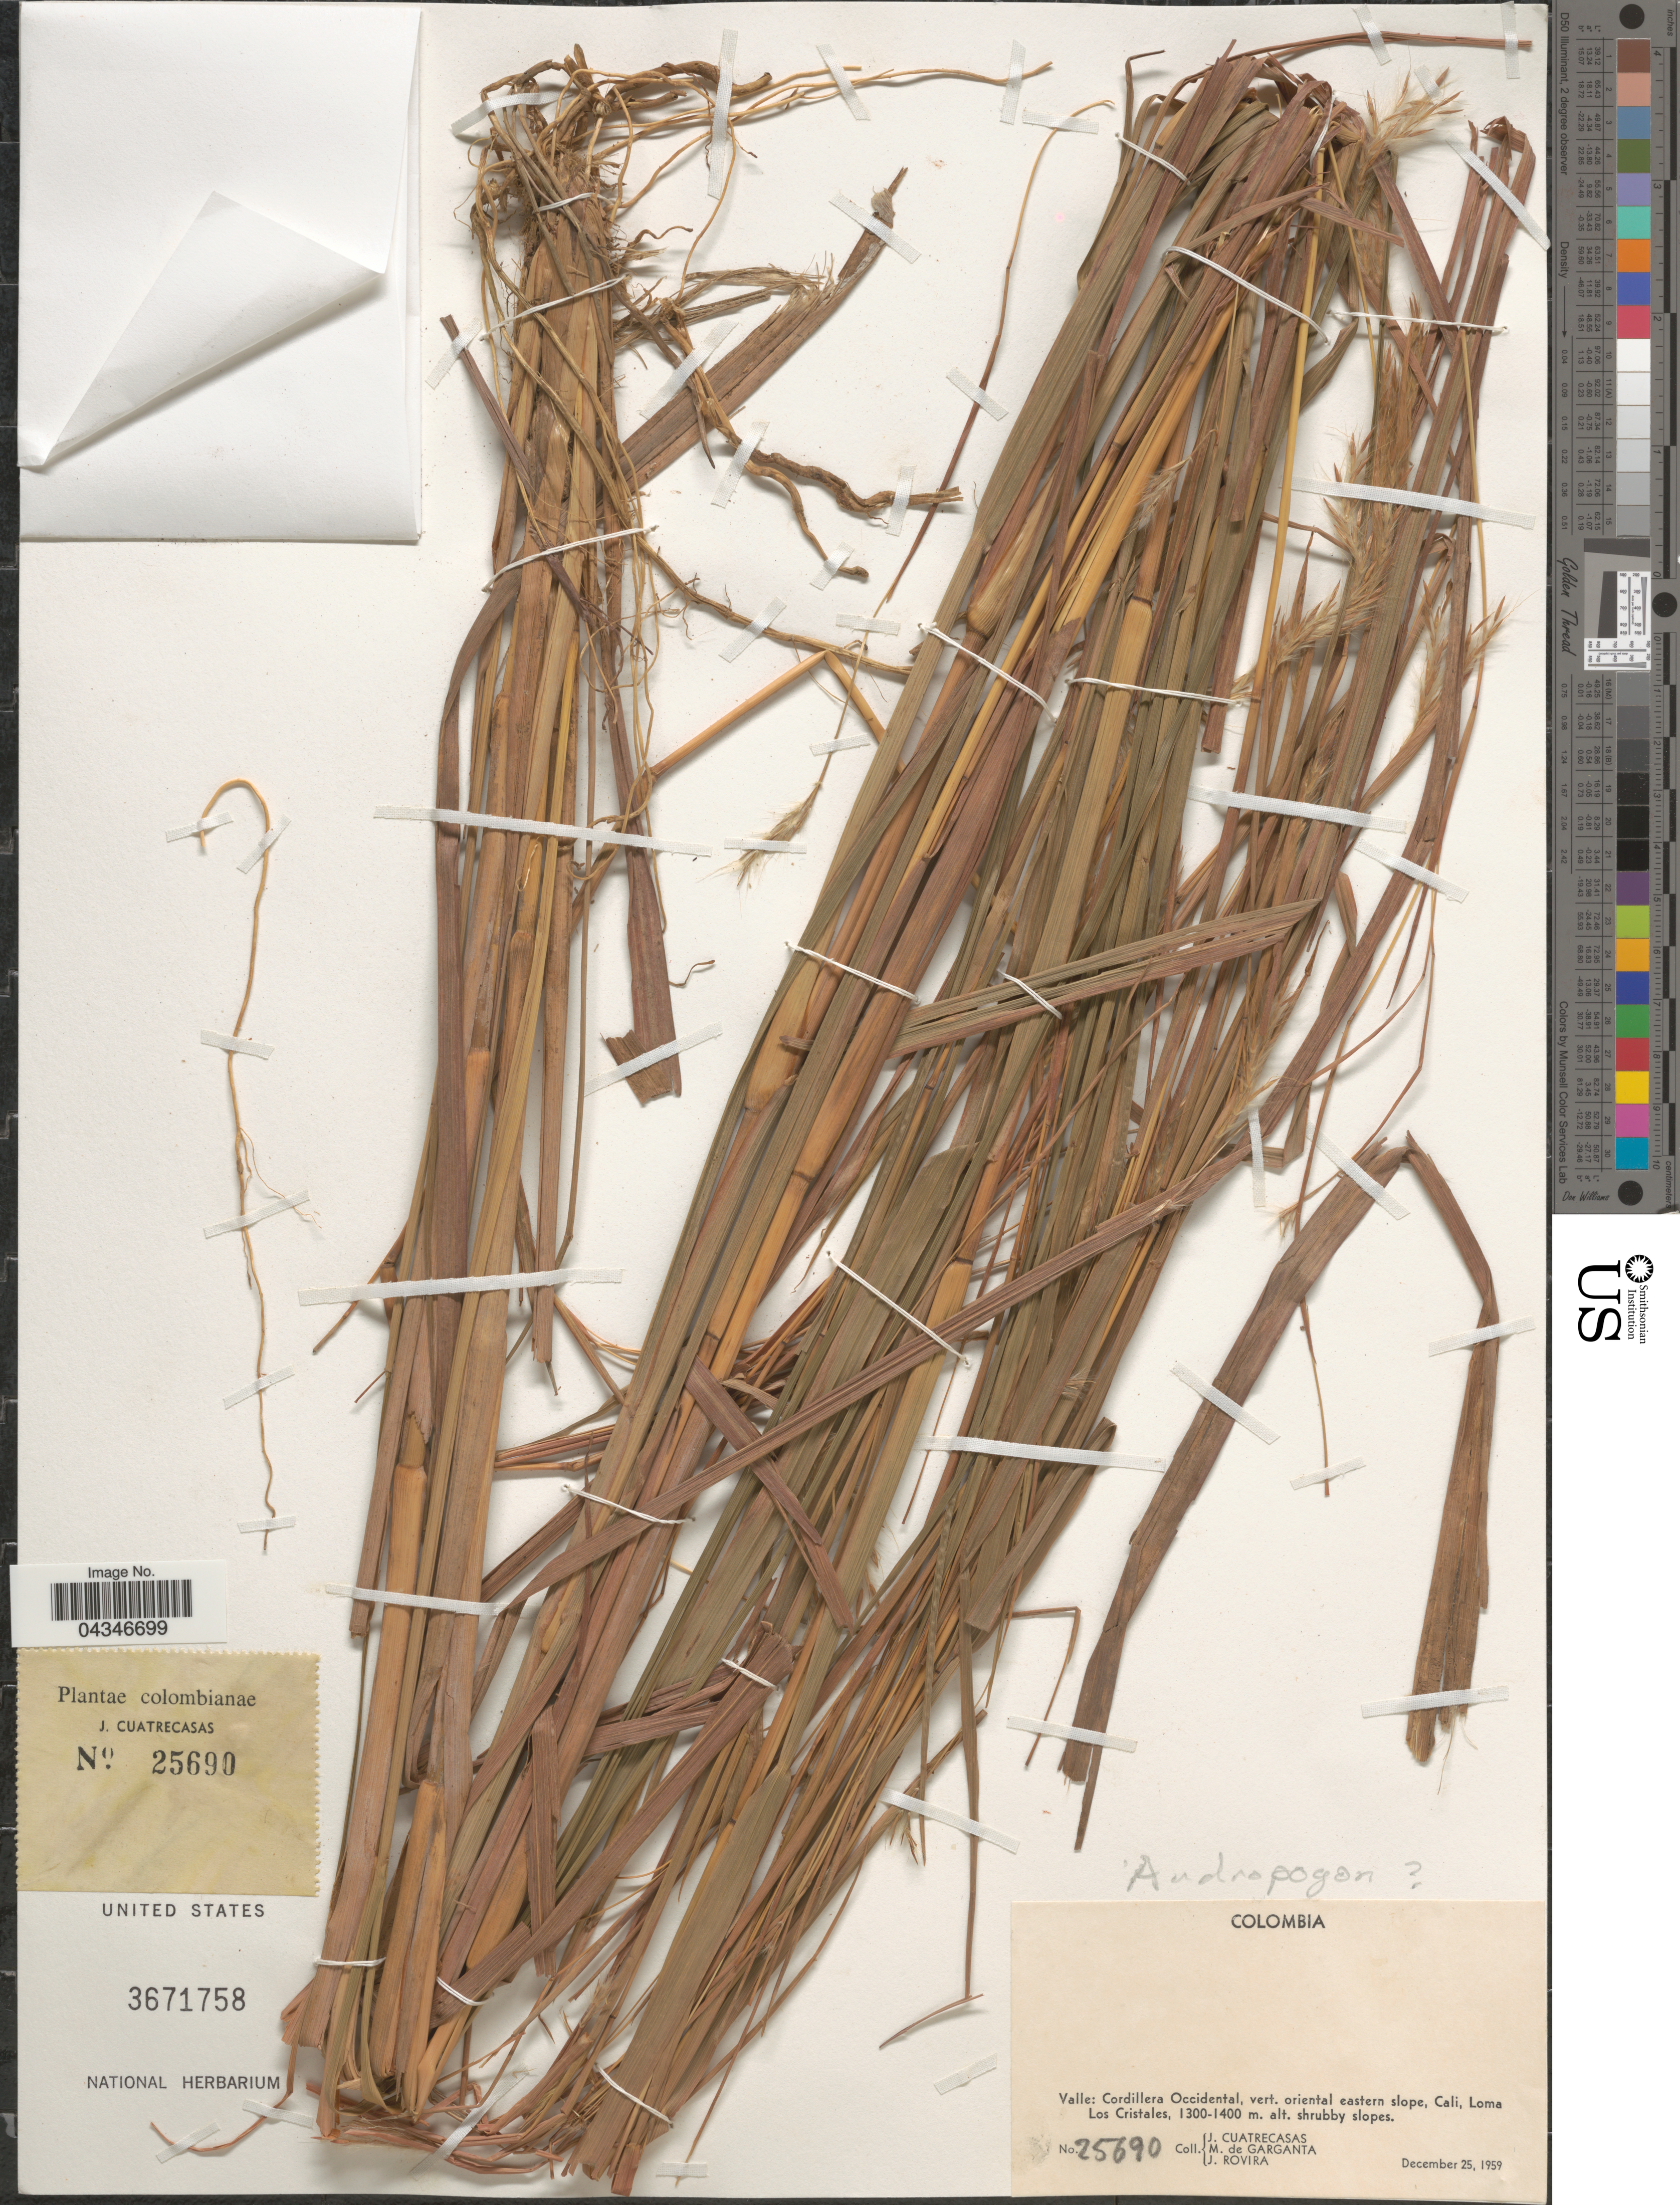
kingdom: Plantae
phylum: Tracheophyta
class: Liliopsida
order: Poales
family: Poaceae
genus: Andropogon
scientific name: Andropogon sp.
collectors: J. Cuatrecasas, M. Garganta & J. Rovira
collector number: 25690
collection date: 1959-12-25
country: Colombia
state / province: Valle del Cauca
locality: Valle: Cordillera Occidental, vert. oriental eastern slope, Cali, Loma. Los Cristales.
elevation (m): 1300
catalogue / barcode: US 3671758